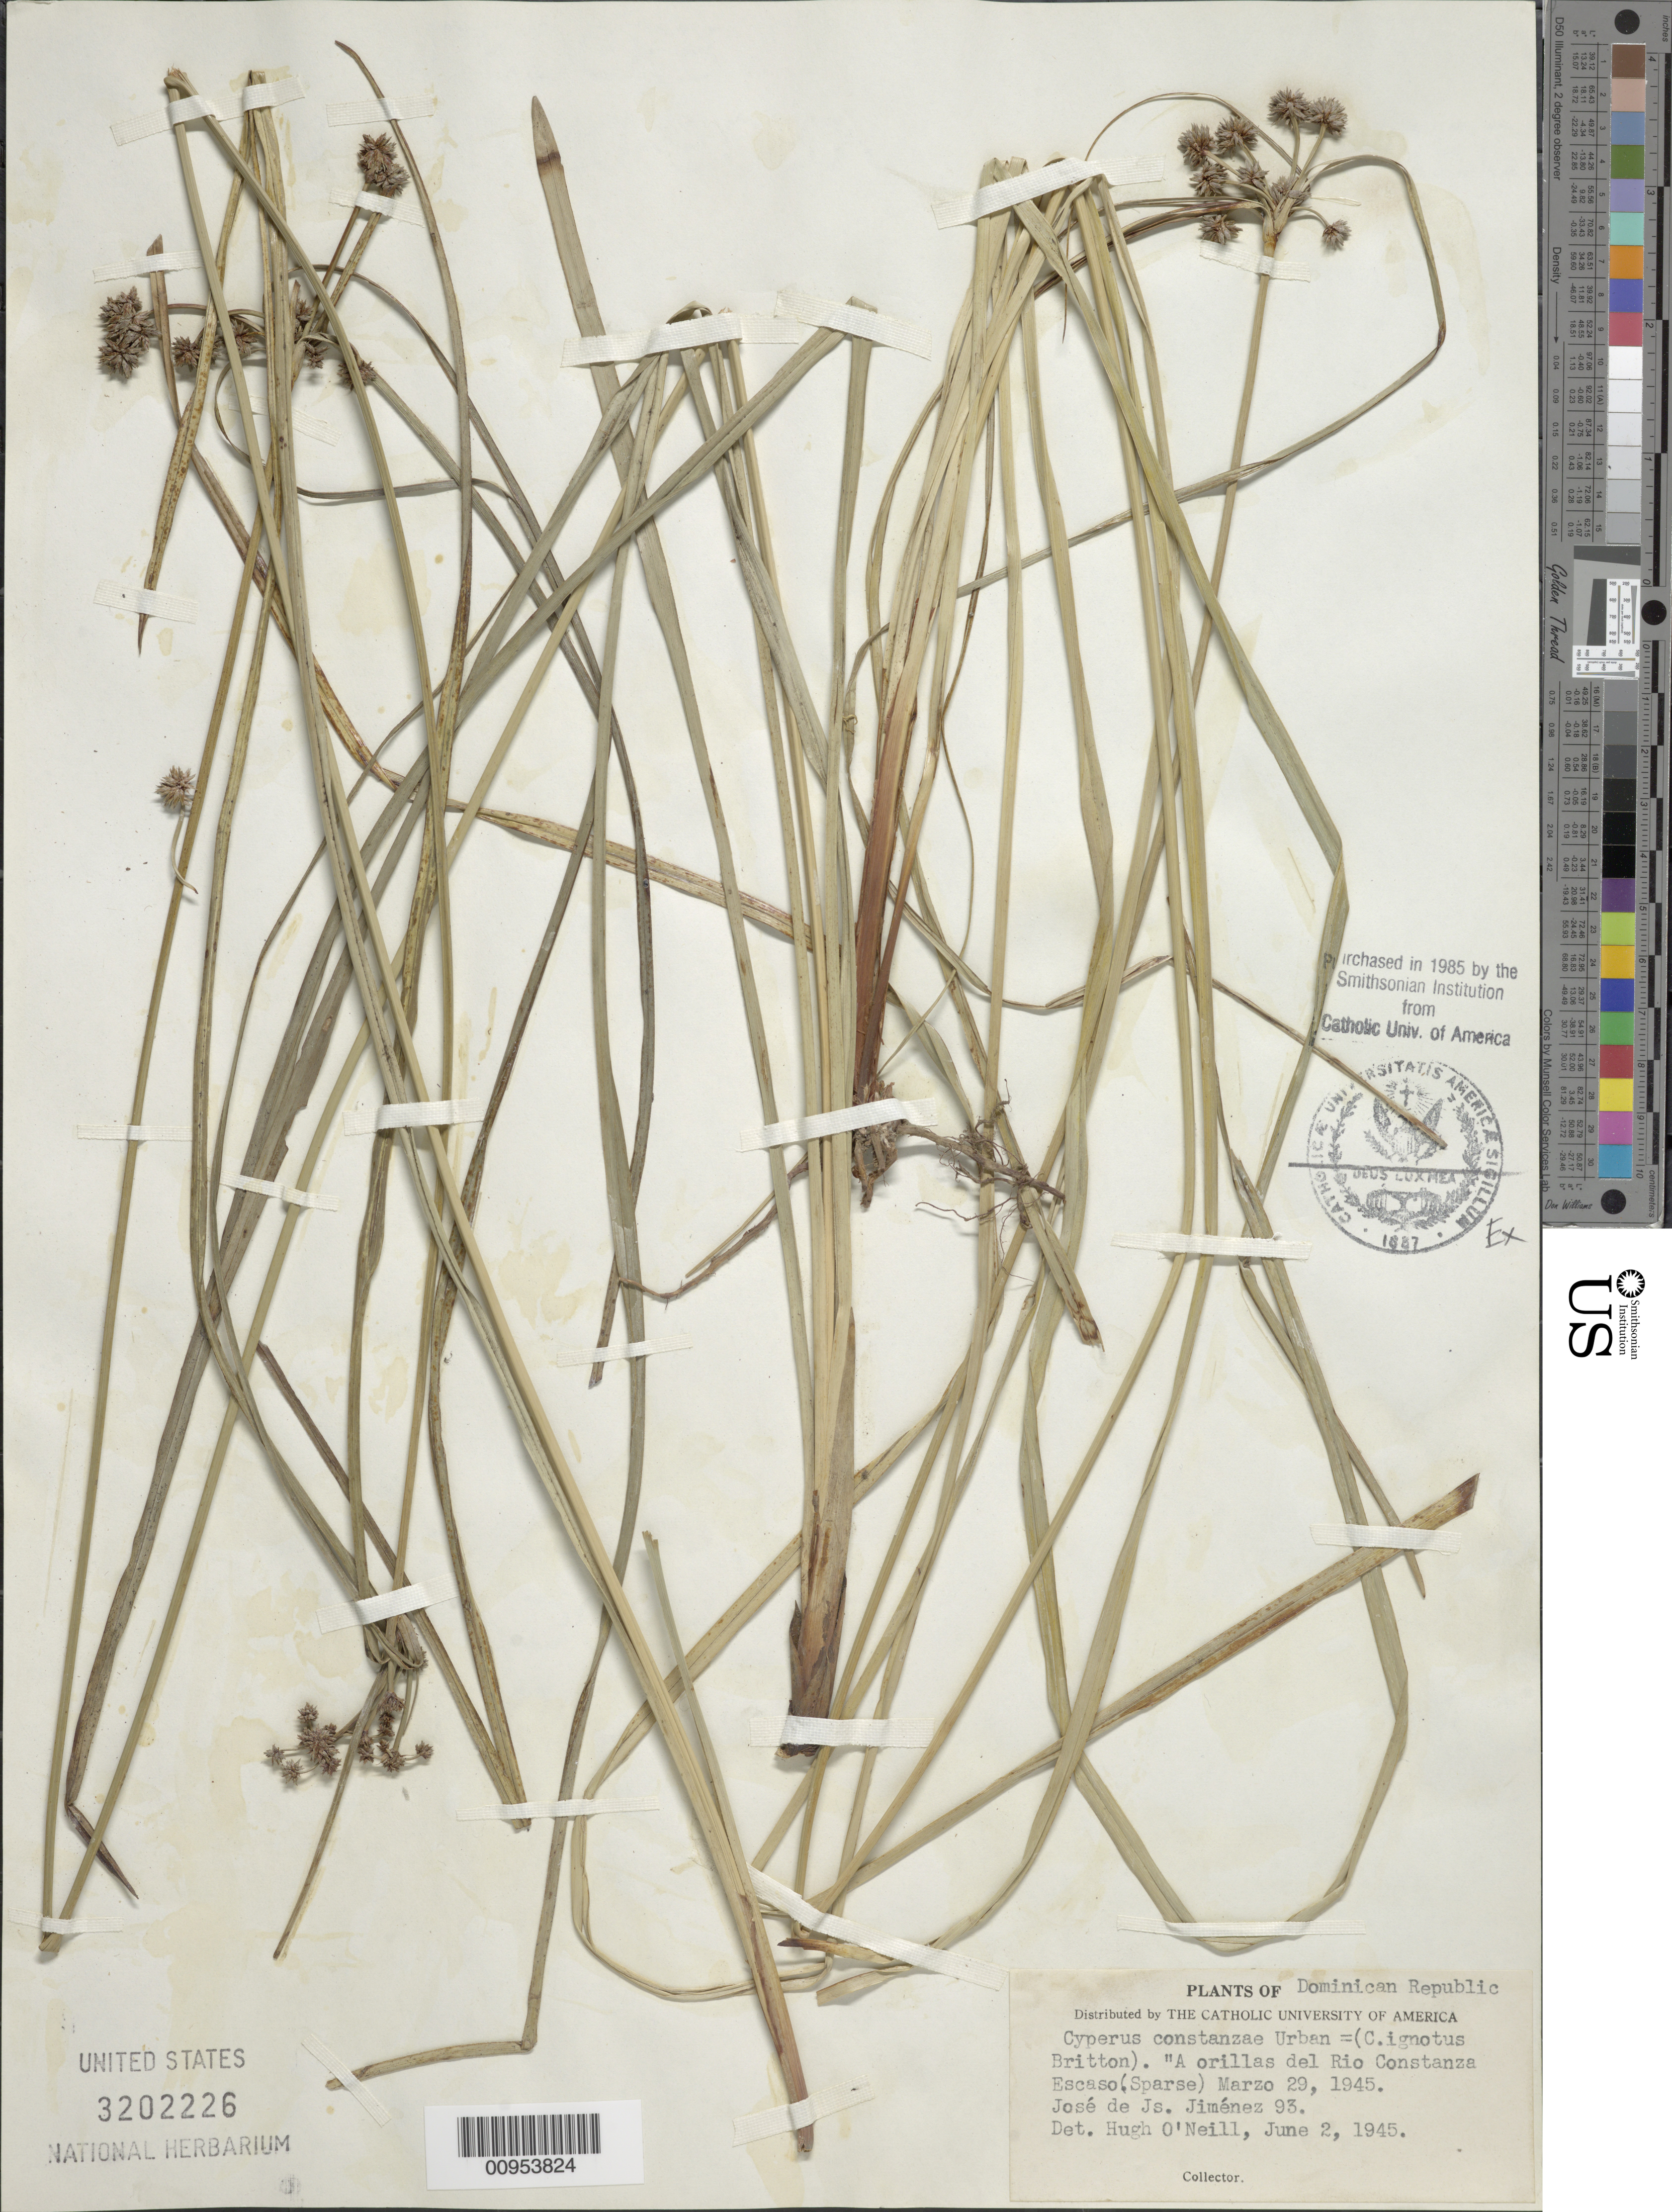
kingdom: Plantae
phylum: Tracheophyta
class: Liliopsida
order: Poales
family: Cyperaceae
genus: Cyperus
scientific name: Cyperus constanzae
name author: Urb.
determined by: O'Neill, Hugh T.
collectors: J. J. Jiménez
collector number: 93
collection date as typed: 29 Mar 1945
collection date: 1945-03-29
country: Dominican Republic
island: Hispaniola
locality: A orillas del Rio Constanza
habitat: A orillas del rio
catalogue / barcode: US 3202226